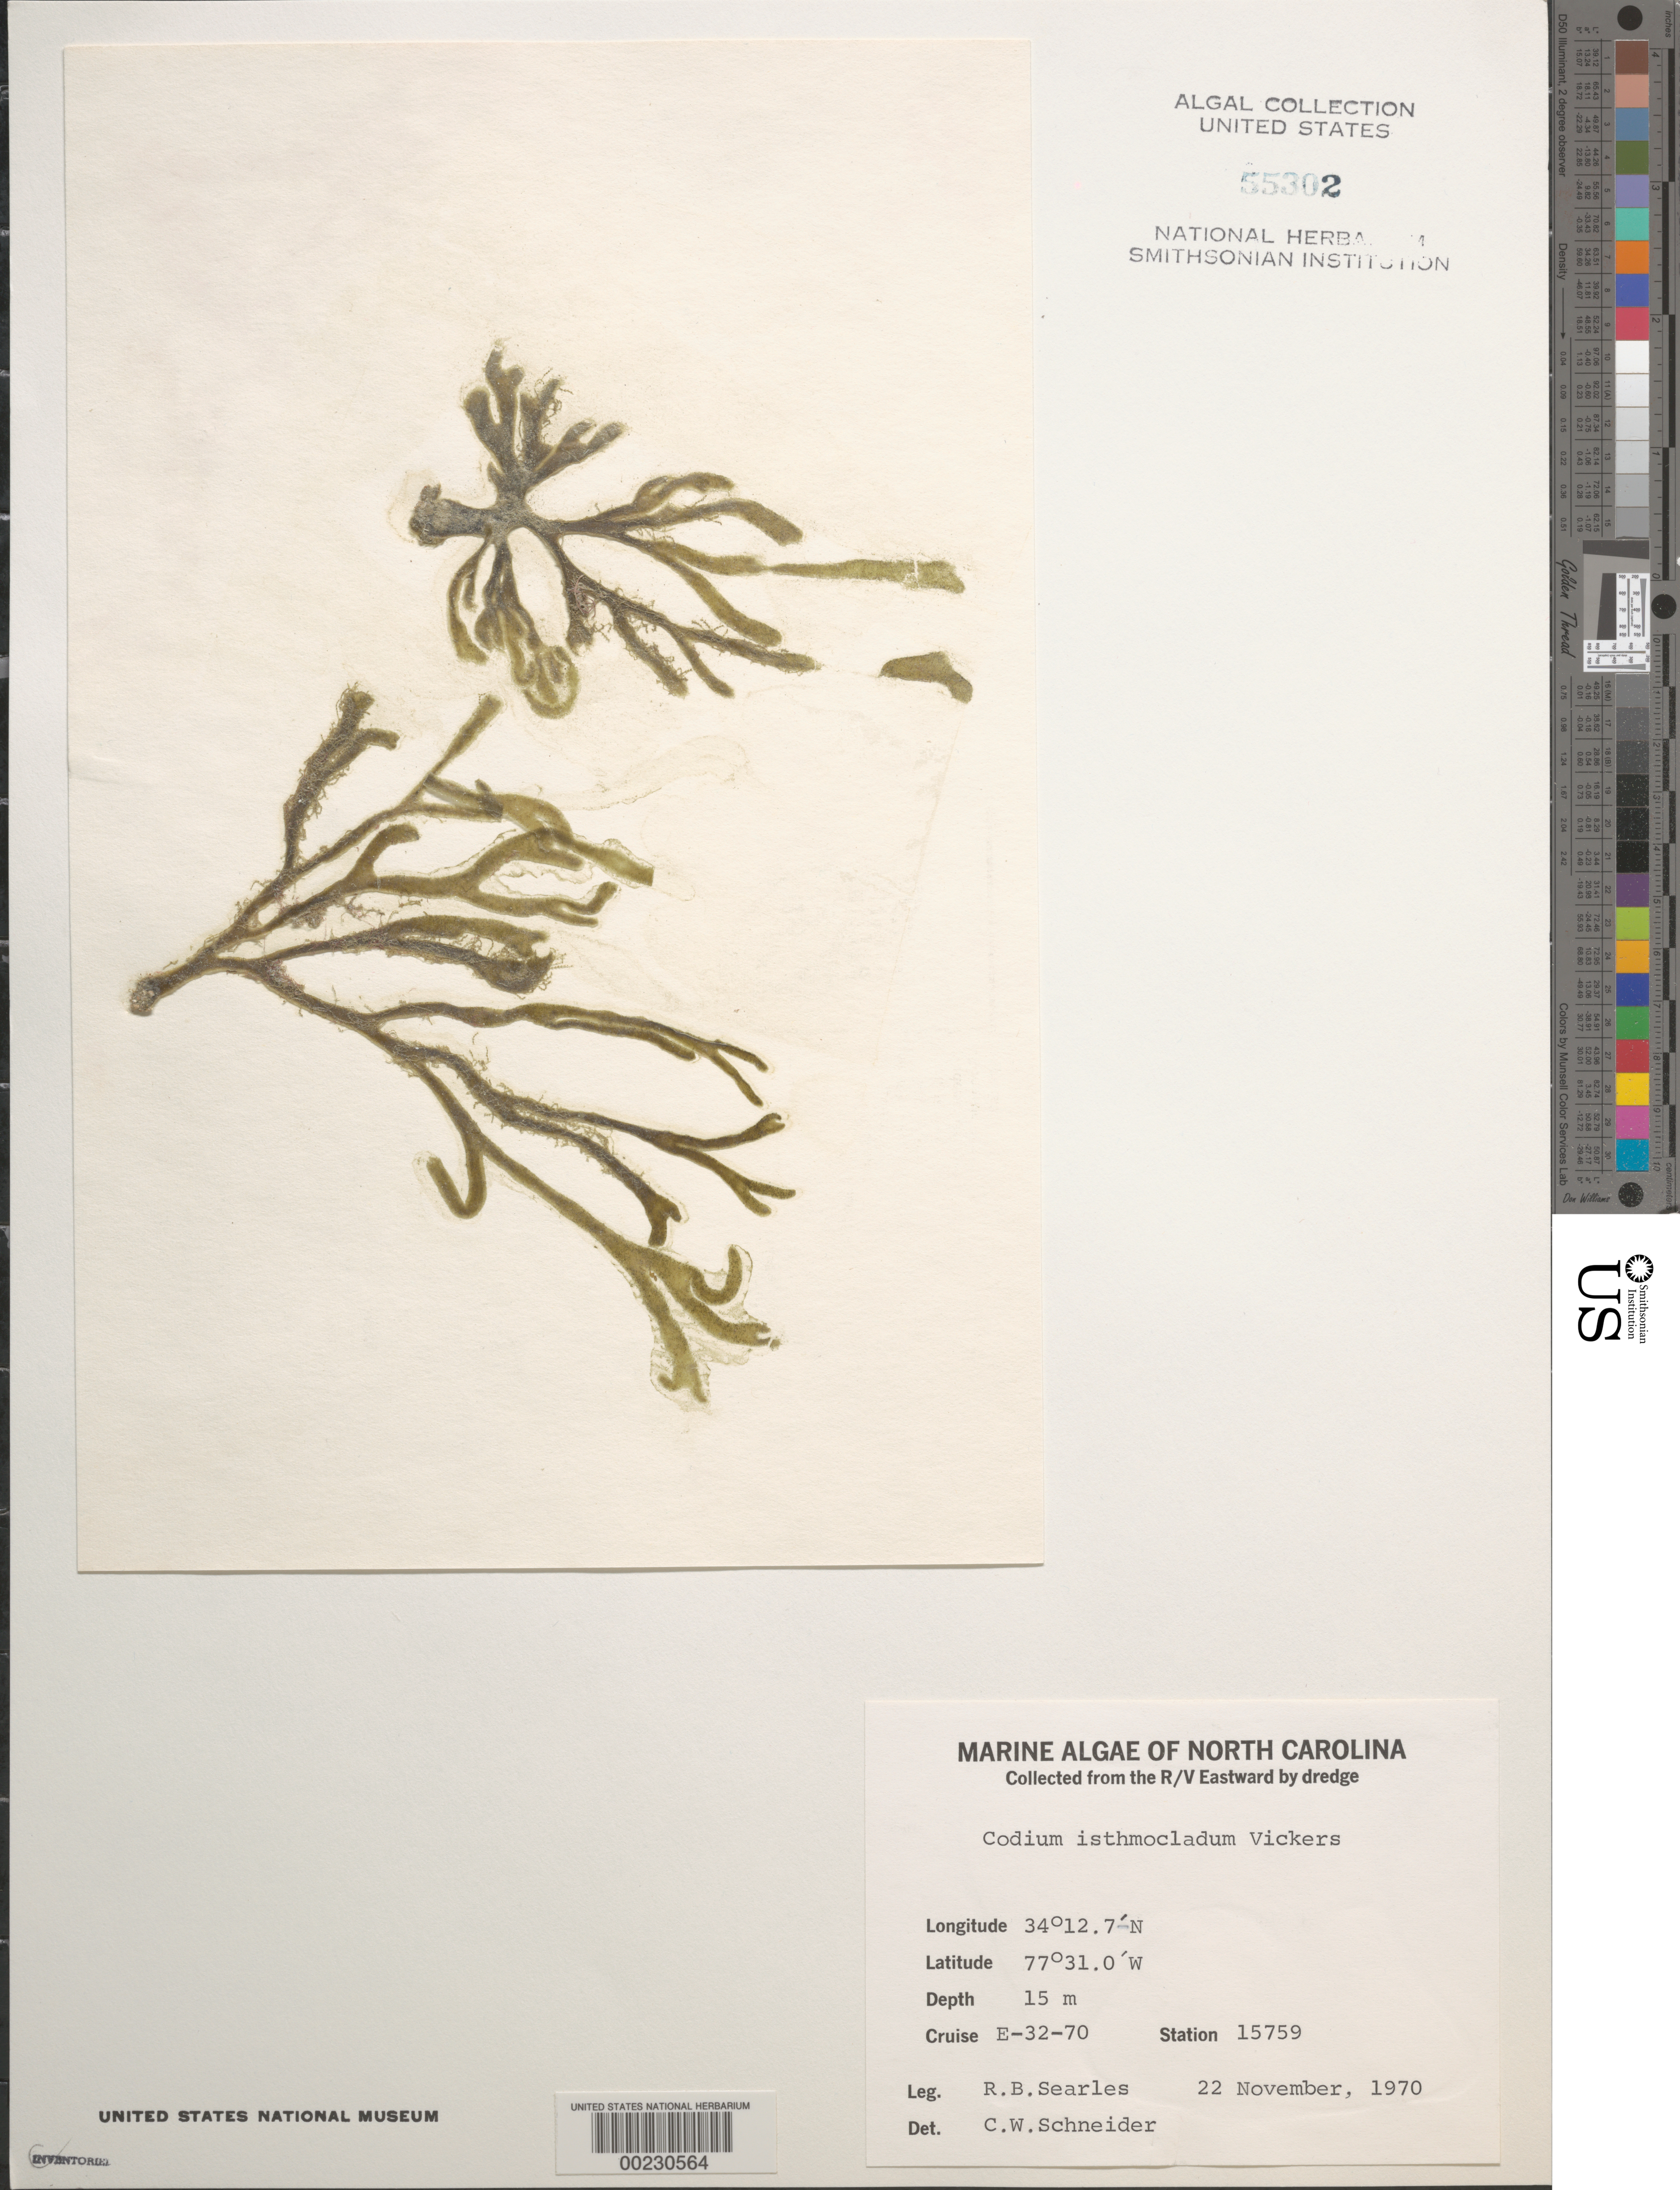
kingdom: Plantae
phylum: Chlorophyta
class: Ulvophyceae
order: Bryopsidales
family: Codiaceae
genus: Codium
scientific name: Codium isthmocladum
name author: Vickers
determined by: Schneider, C. W.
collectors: R. Searles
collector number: Station 15759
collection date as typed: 22 Nov 1970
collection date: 1970-11-22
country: United States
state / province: North Carolina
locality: Onslow Bay area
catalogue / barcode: US 55302